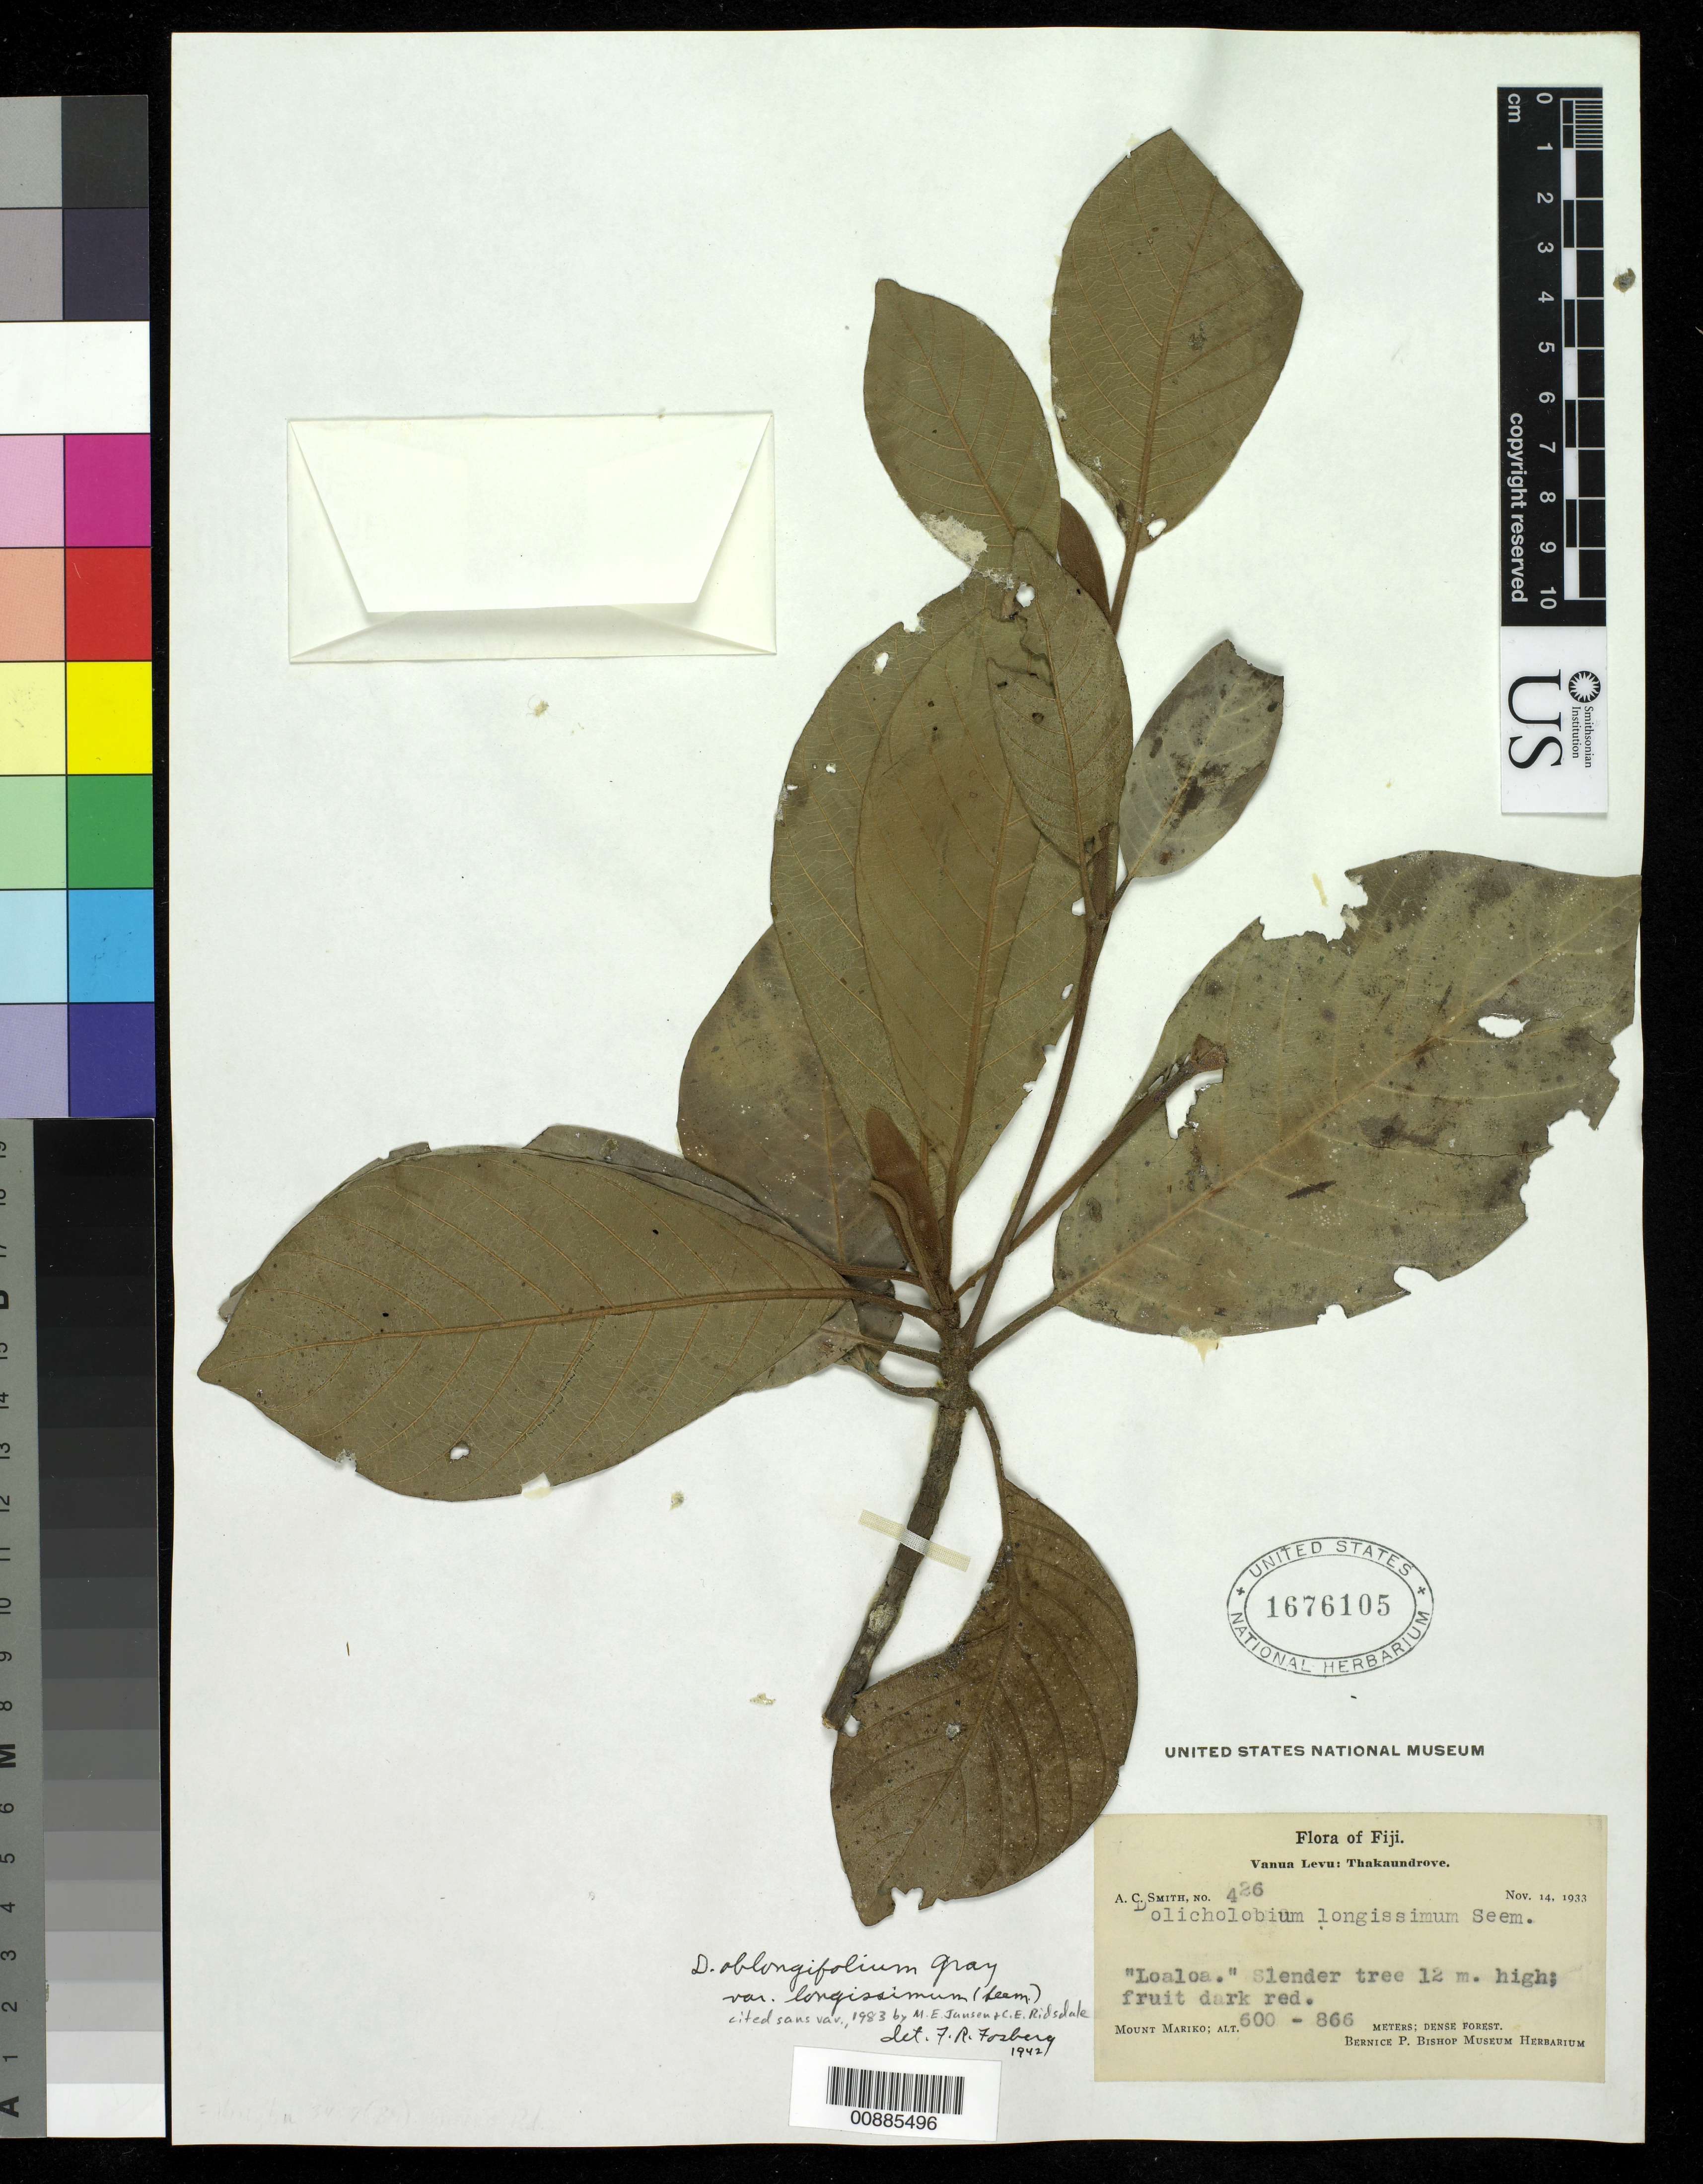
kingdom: Plantae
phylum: Tracheophyta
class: Magnoliopsida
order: Gentianales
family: Rubiaceae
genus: Dolicholobium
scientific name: Dolicholobium oblongifolium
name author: A. Gray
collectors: C. A. Smith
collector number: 426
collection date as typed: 14 Nov 1933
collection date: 1933-11-14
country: Fiji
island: Vanua Levu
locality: Mount Mariko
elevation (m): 600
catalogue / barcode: US 1676105